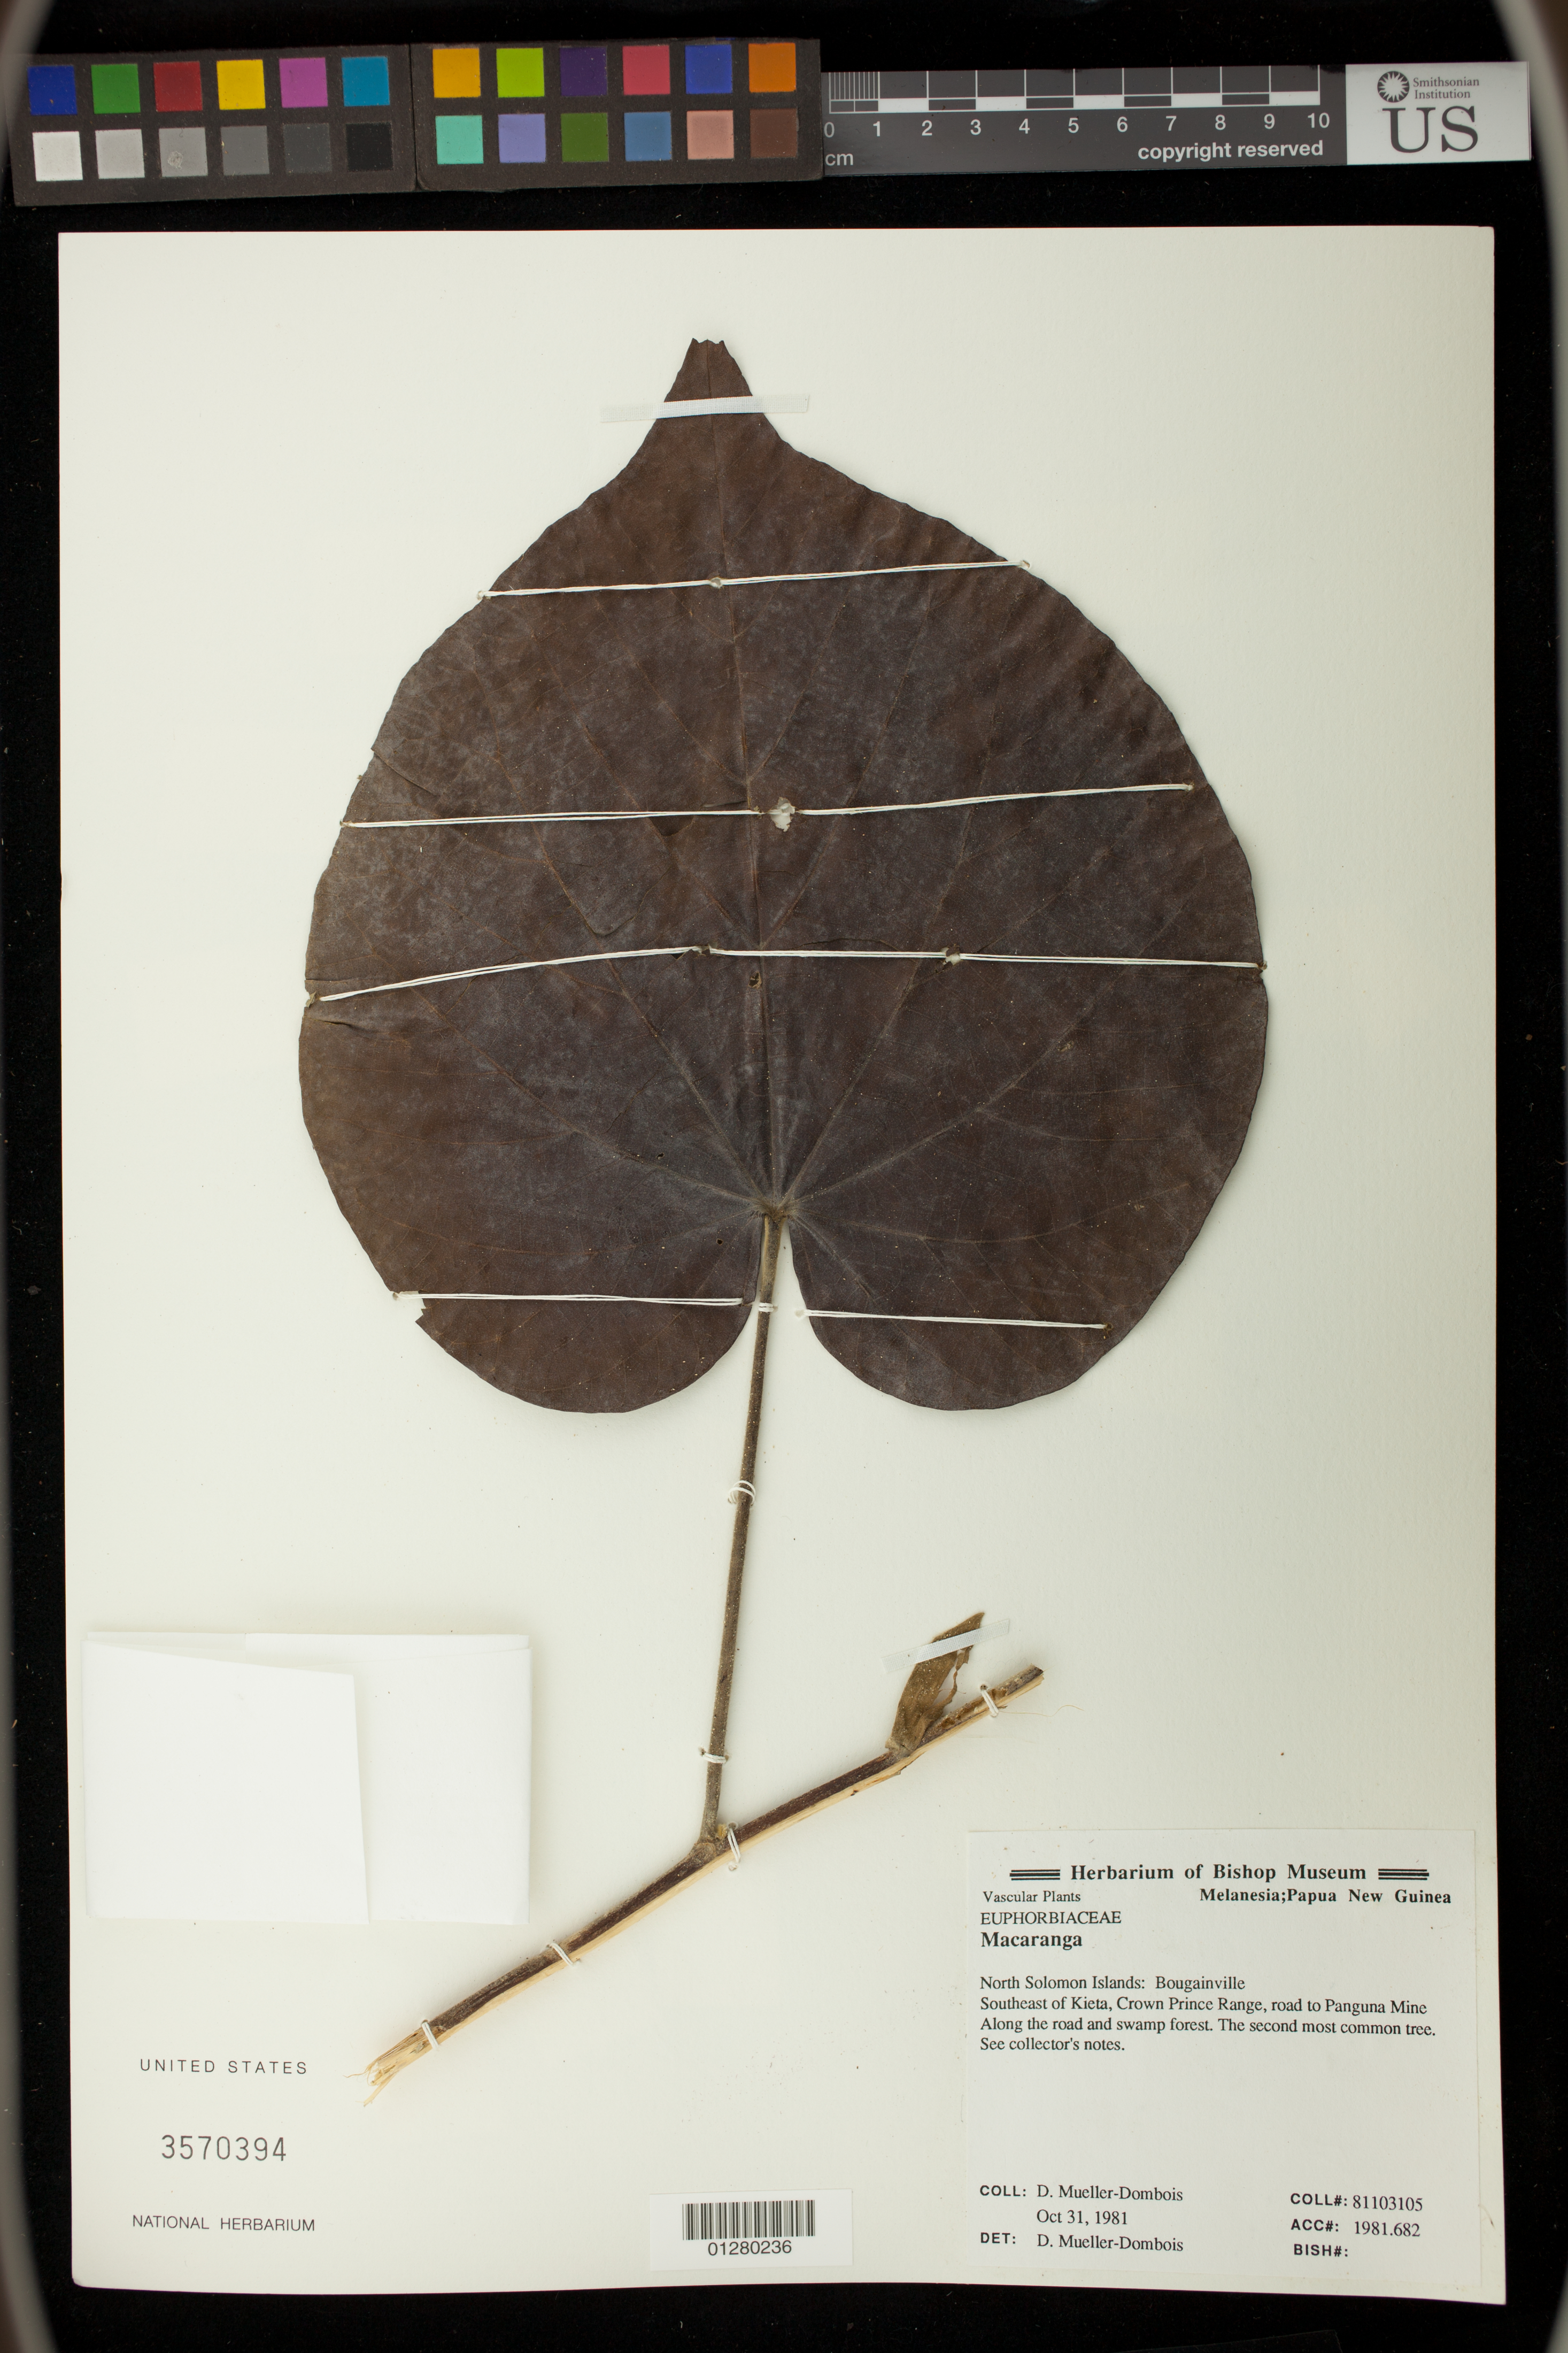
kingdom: Plantae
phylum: Tracheophyta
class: Magnoliopsida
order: Malpighiales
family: Euphorbiaceae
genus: Macaranga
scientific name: Macaranga sp.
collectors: D. Mueller-Dombois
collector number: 81103105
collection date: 1981-10-31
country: Papua New Guinea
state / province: Bougainville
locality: North Solomon Islands,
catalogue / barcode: US 3570394